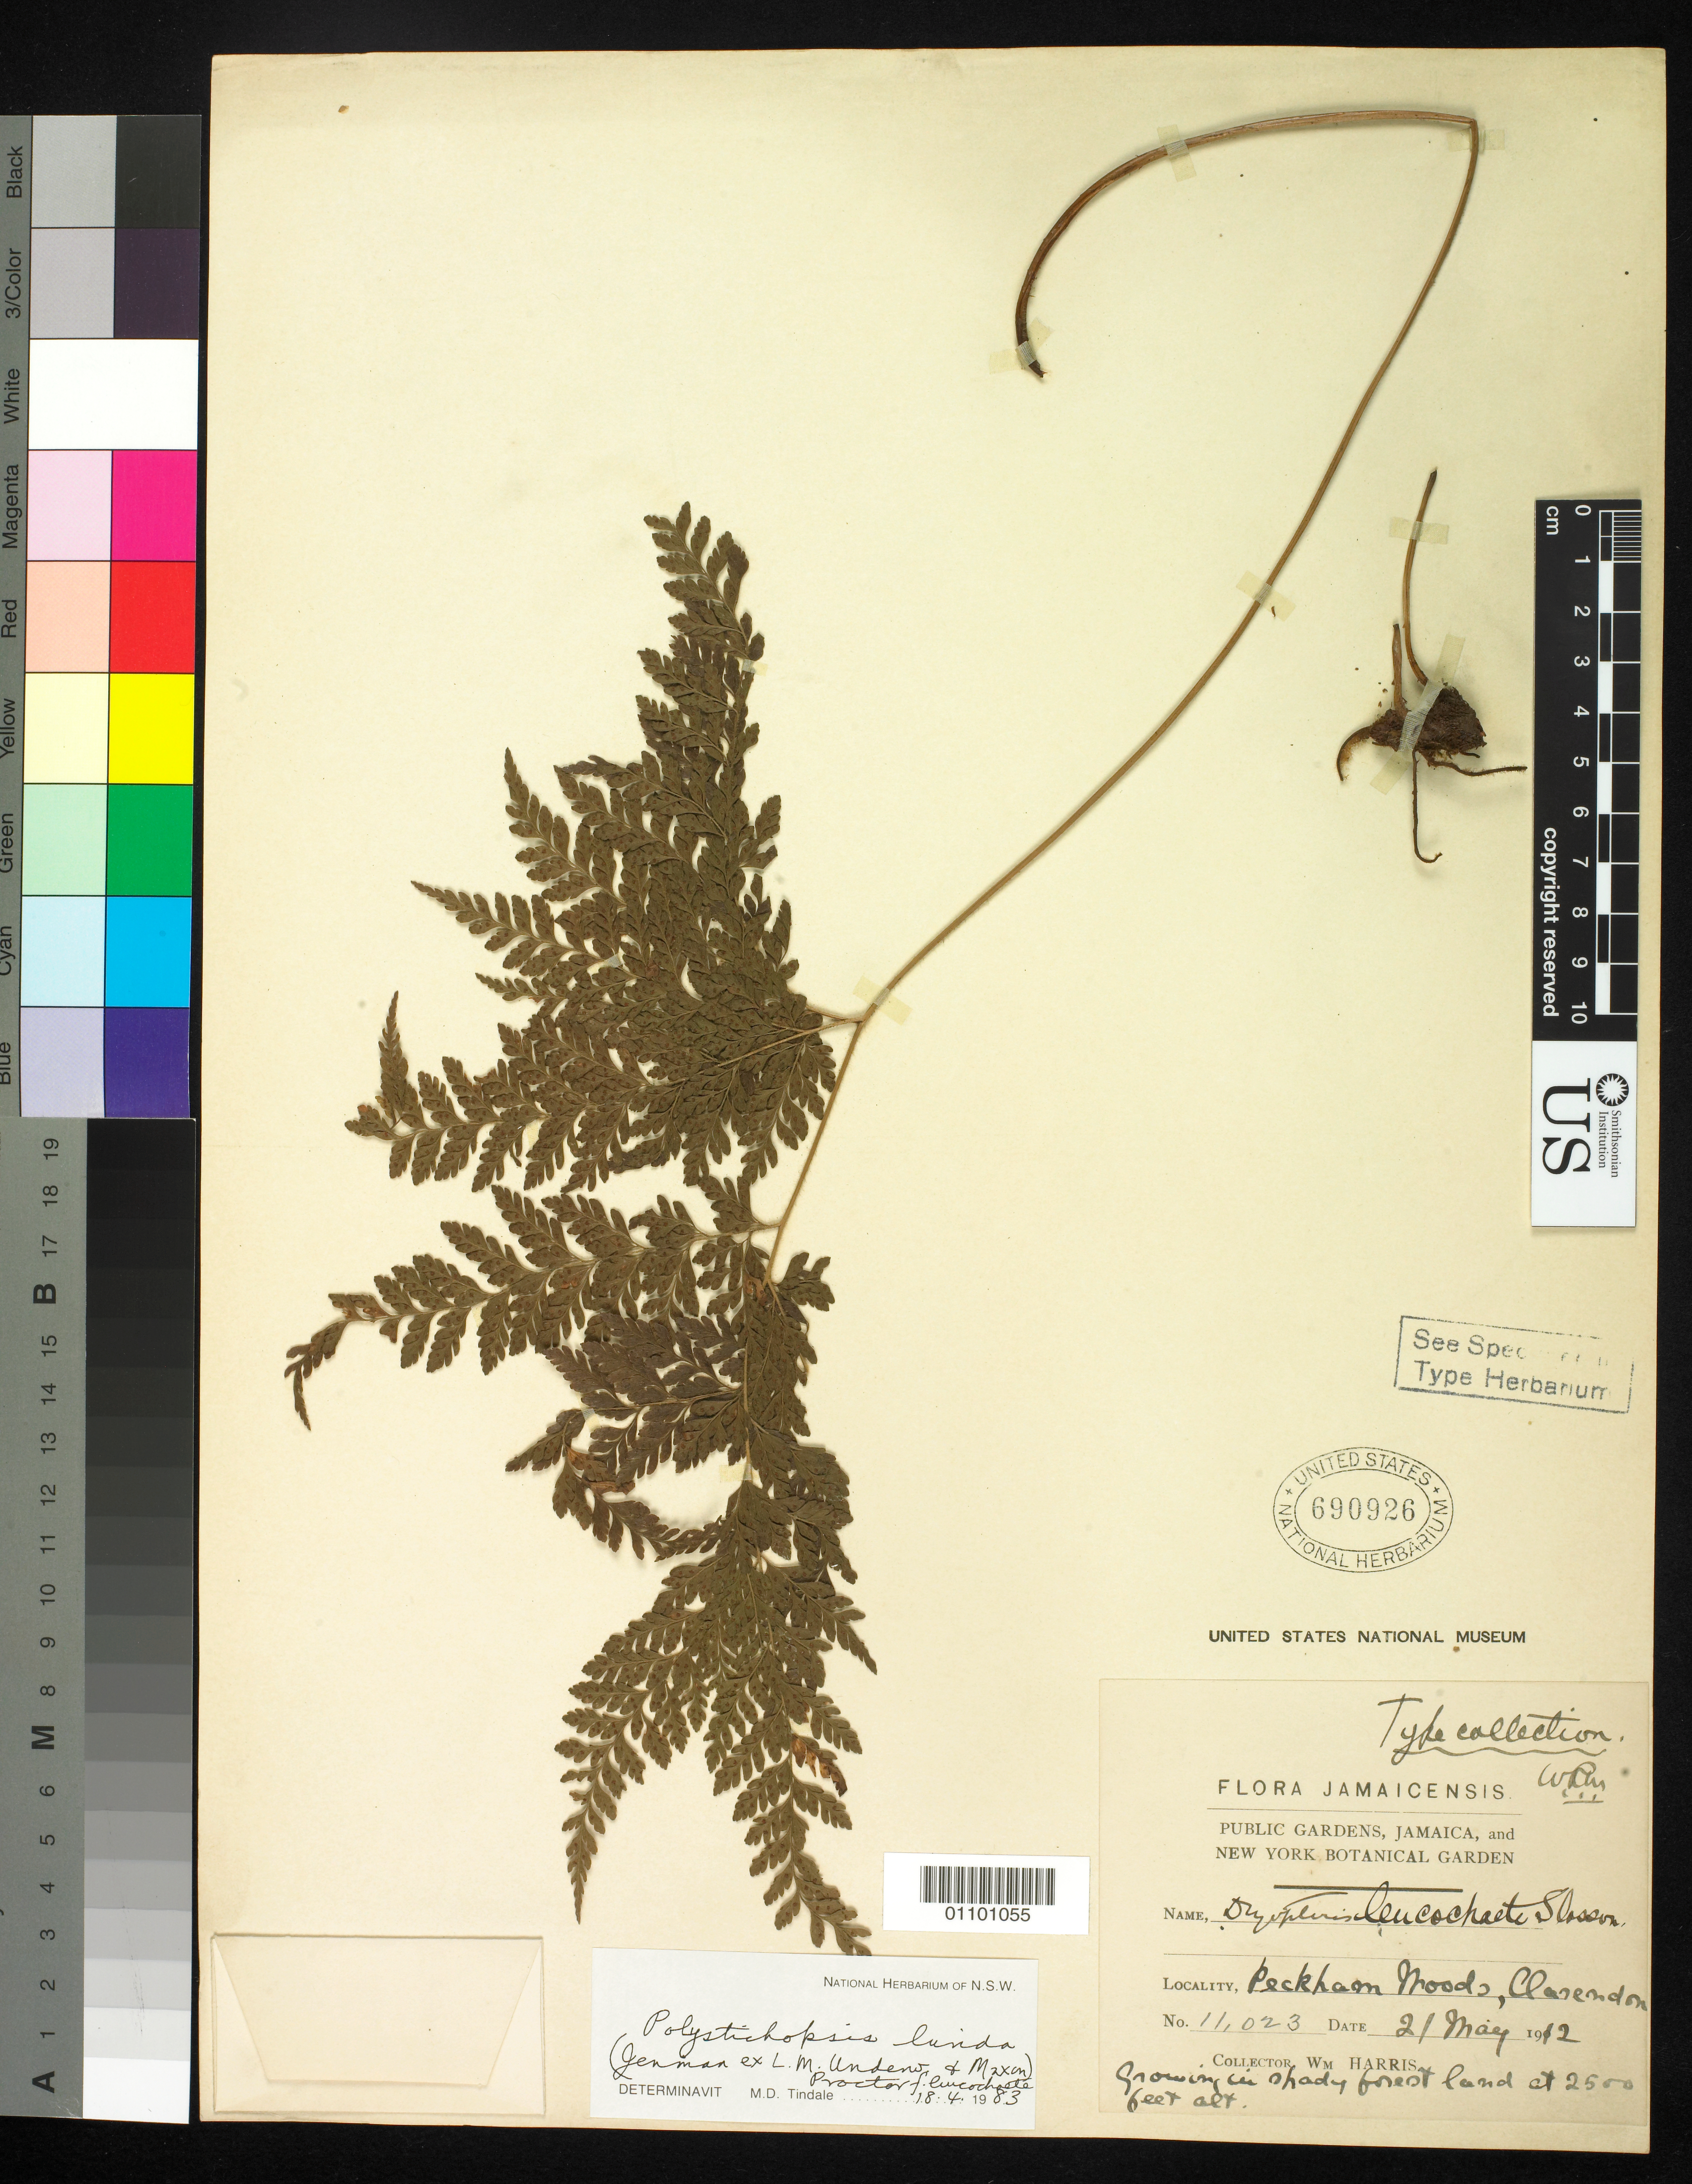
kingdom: Plantae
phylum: Tracheophyta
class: Polypodiopsida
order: Polypodiales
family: Dryopteridaceae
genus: Dryopteris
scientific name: Dryopteris leucochaetis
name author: Sloss.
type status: Type Collection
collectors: W. H. Harris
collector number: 11023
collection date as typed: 21 May 1912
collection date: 1912-05-21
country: Jamaica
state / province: Clarendon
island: Greater Antilles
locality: Peckham Woods.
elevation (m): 2500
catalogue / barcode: US 690926